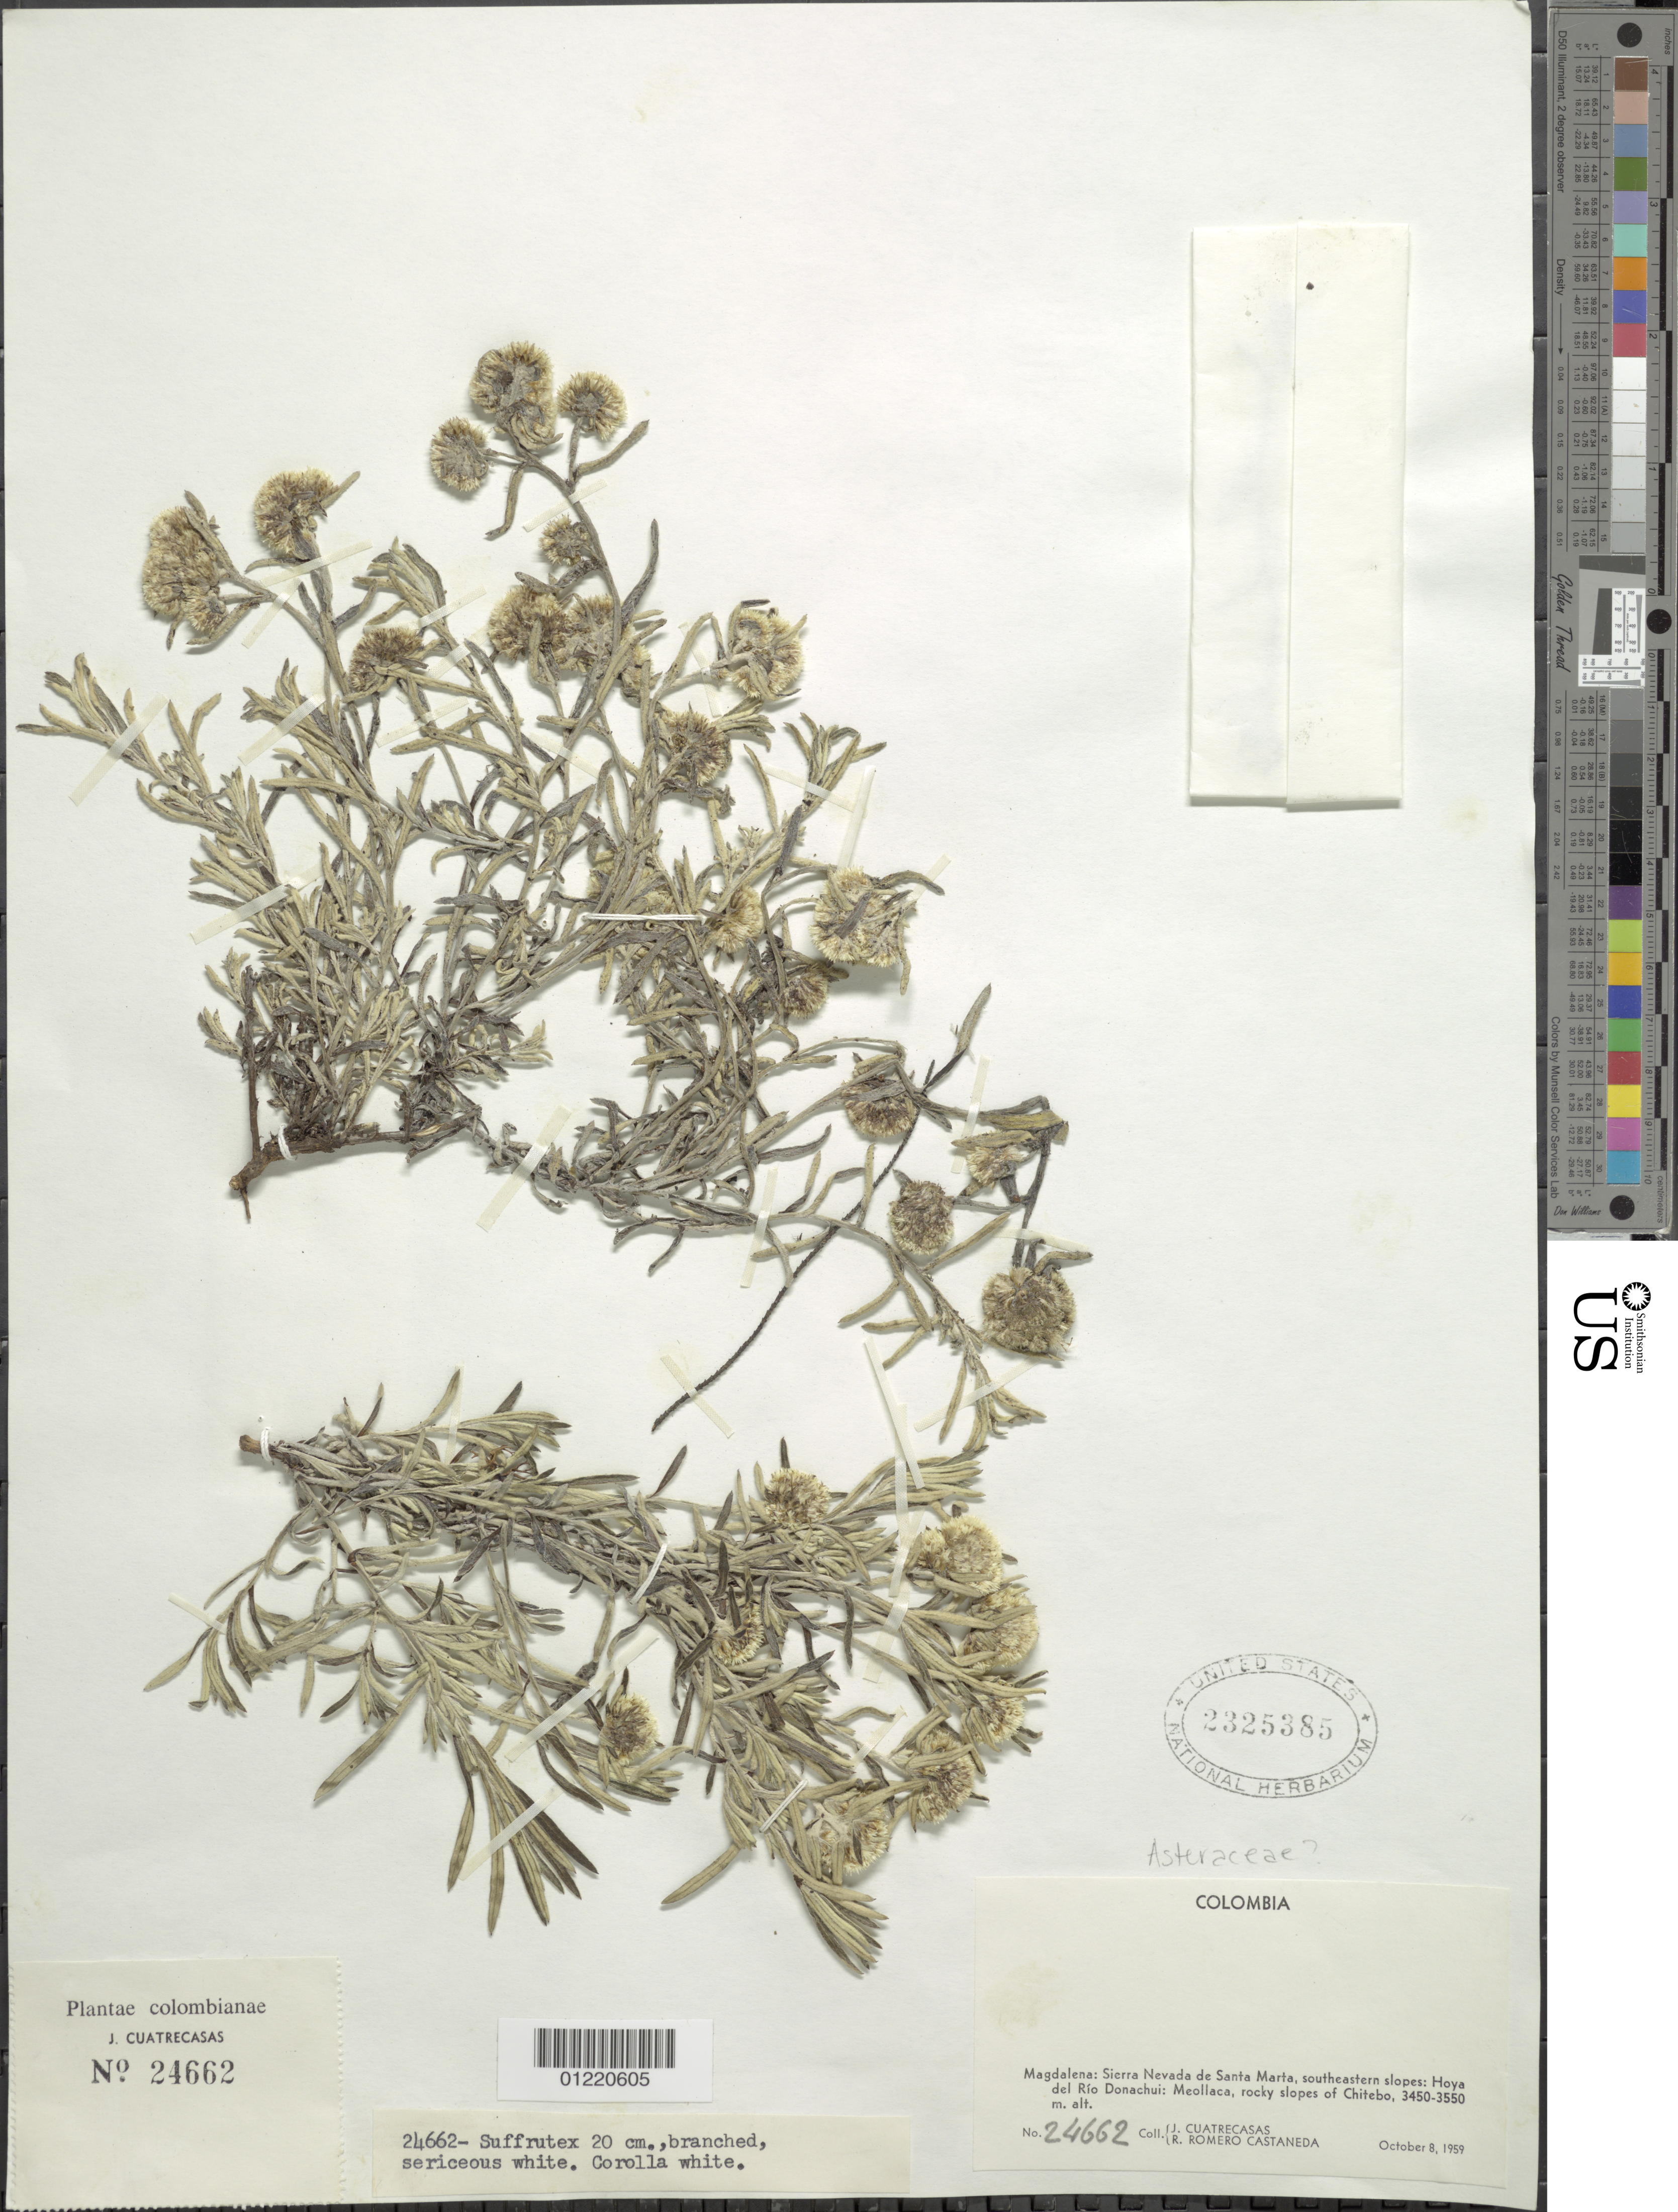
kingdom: Plantae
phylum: Tracheophyta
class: Magnoliopsida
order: Asterales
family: Asteraceae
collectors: J. Cuatrecasas & R. Romero Castañeda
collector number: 24662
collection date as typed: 08 Oct 1959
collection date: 1959-10-08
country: Colombia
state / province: Magdalena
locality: Sierra Nevada de Santa Marta, southeastern slopes: Hoya Rio del Donachui: Meollaca (Meuyaca), rocky slopes of Chitebo.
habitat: rocky slopes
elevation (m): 3450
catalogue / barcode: US 2325385